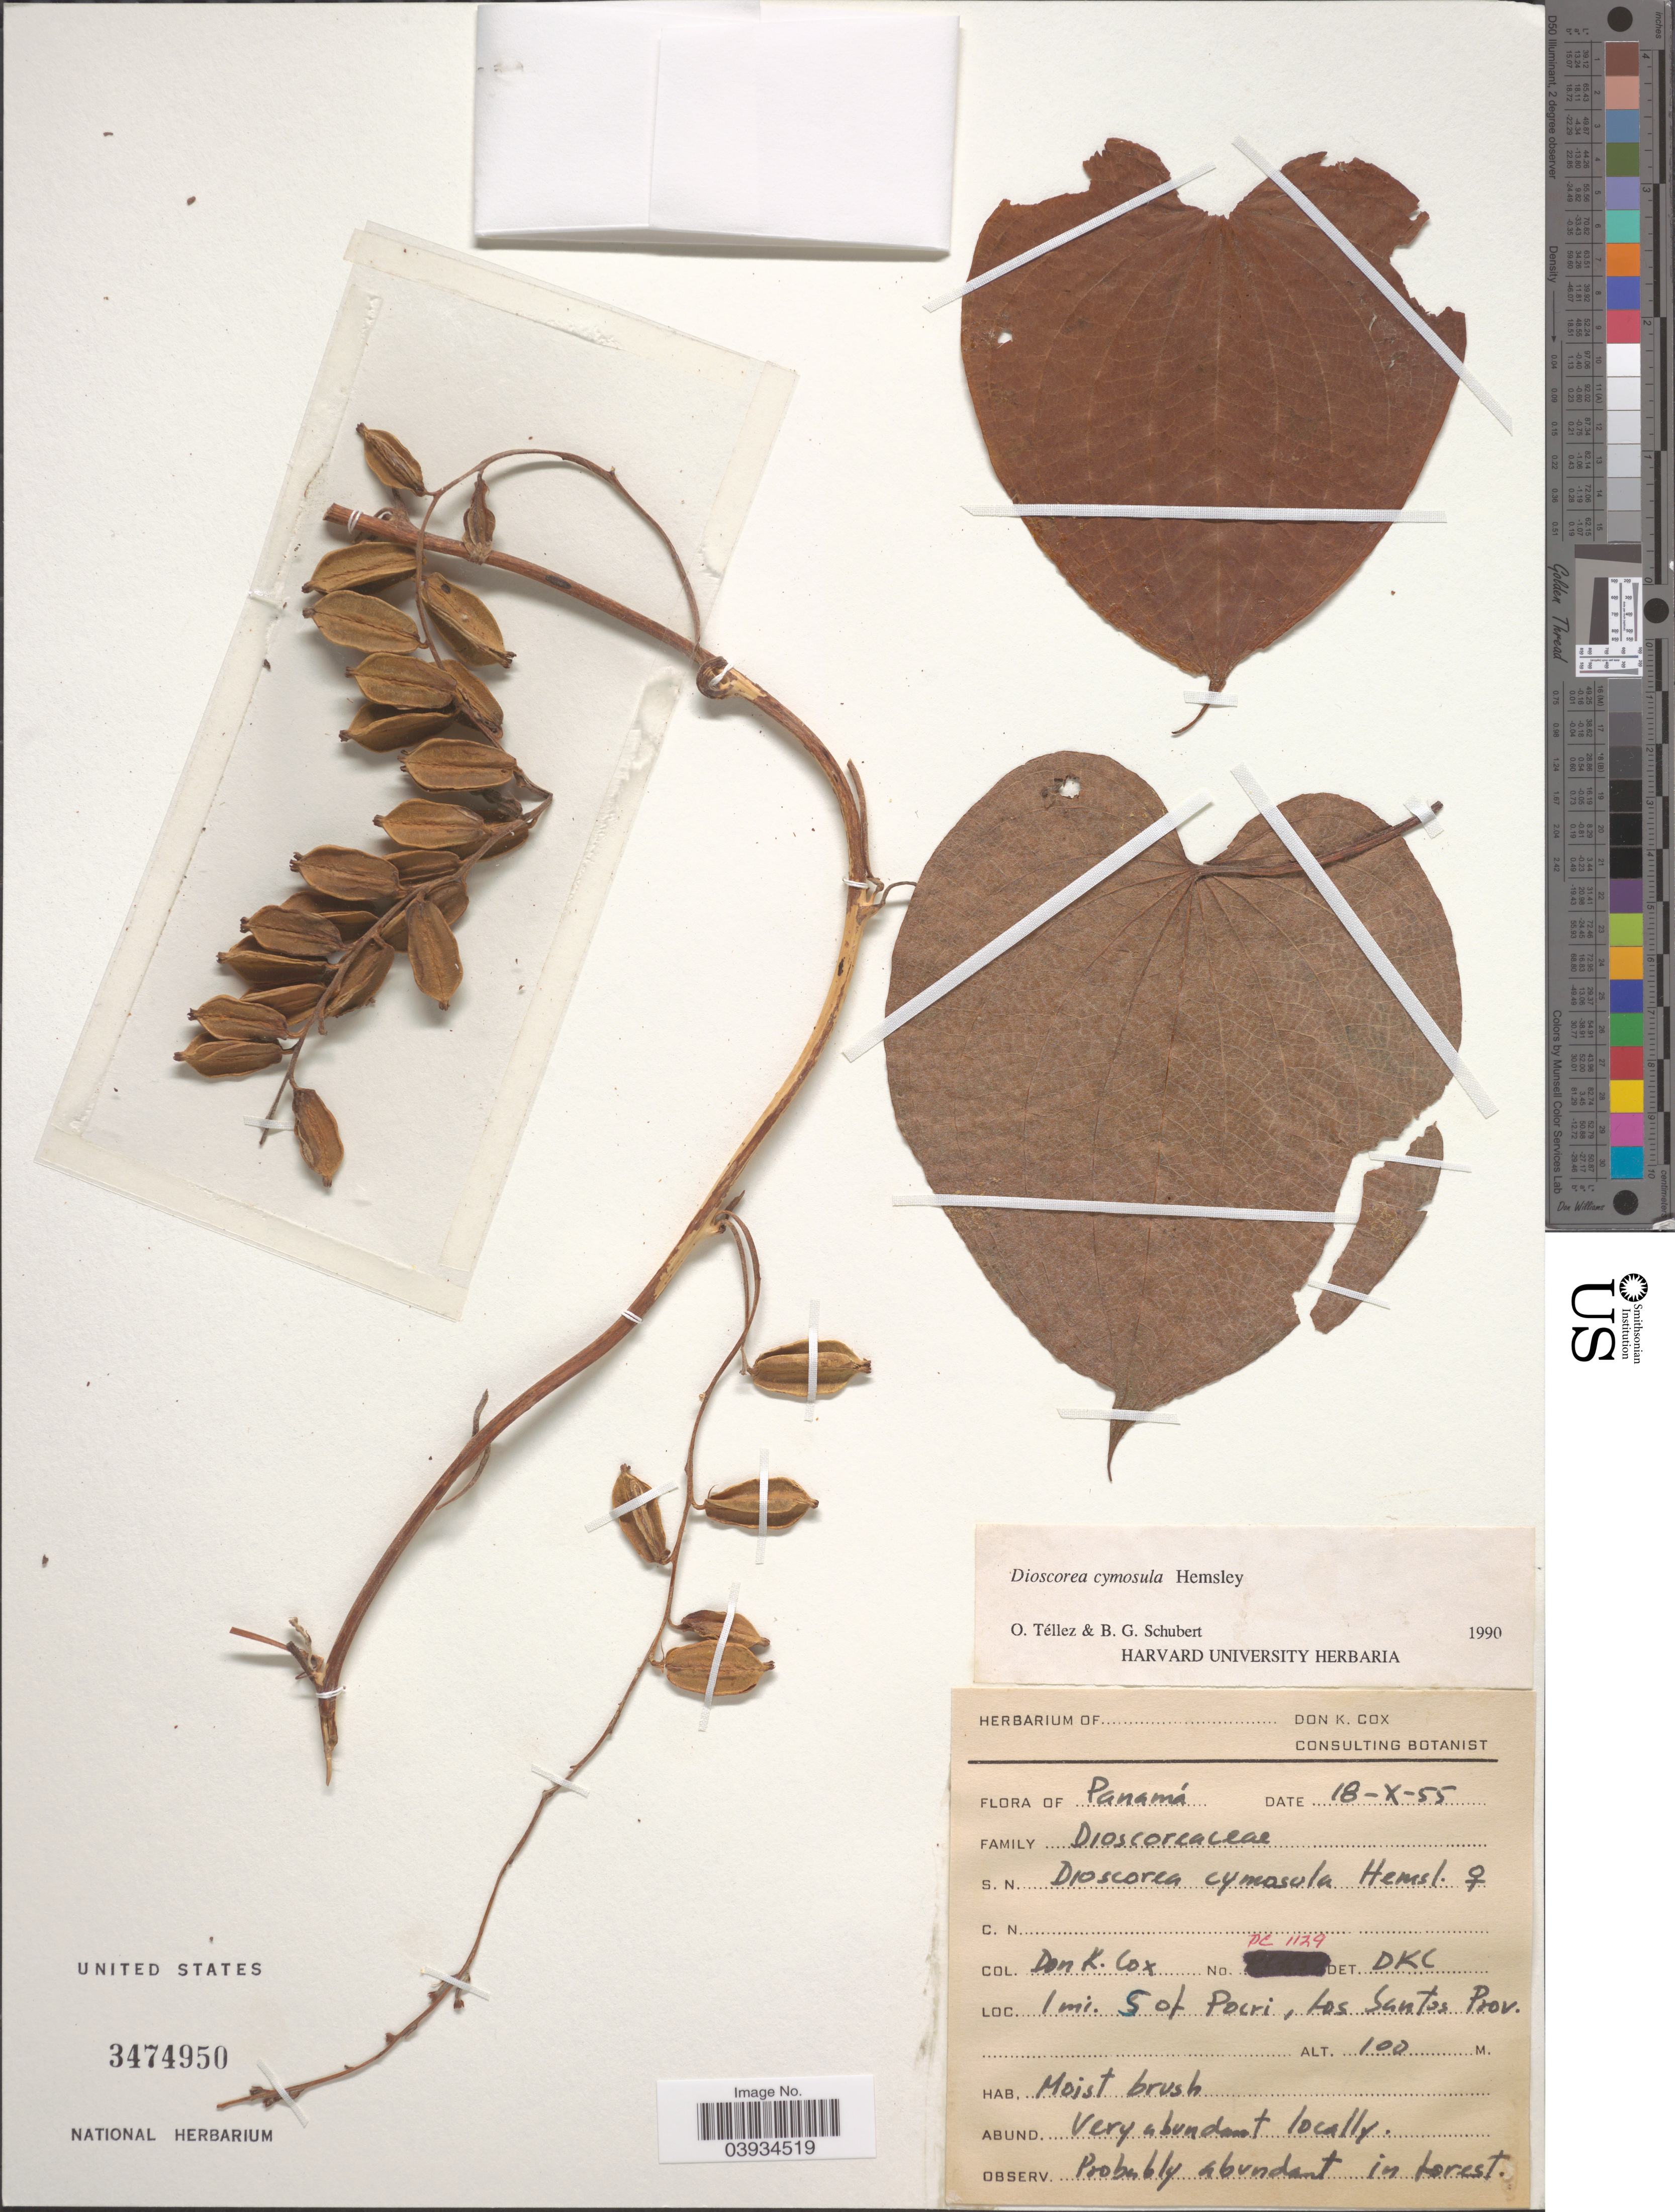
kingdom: Plantae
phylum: Tracheophyta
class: Liliopsida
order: Dioscoreales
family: Dioscoreaceae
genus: Dioscorea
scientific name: Dioscorea cymosula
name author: Hemsl.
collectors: D. Cox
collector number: DC1129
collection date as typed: Transcribed d/m/y: 18/10/55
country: Panama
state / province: Los Santos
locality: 1 mi. S of Pocri.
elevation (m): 100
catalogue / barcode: US 3474950